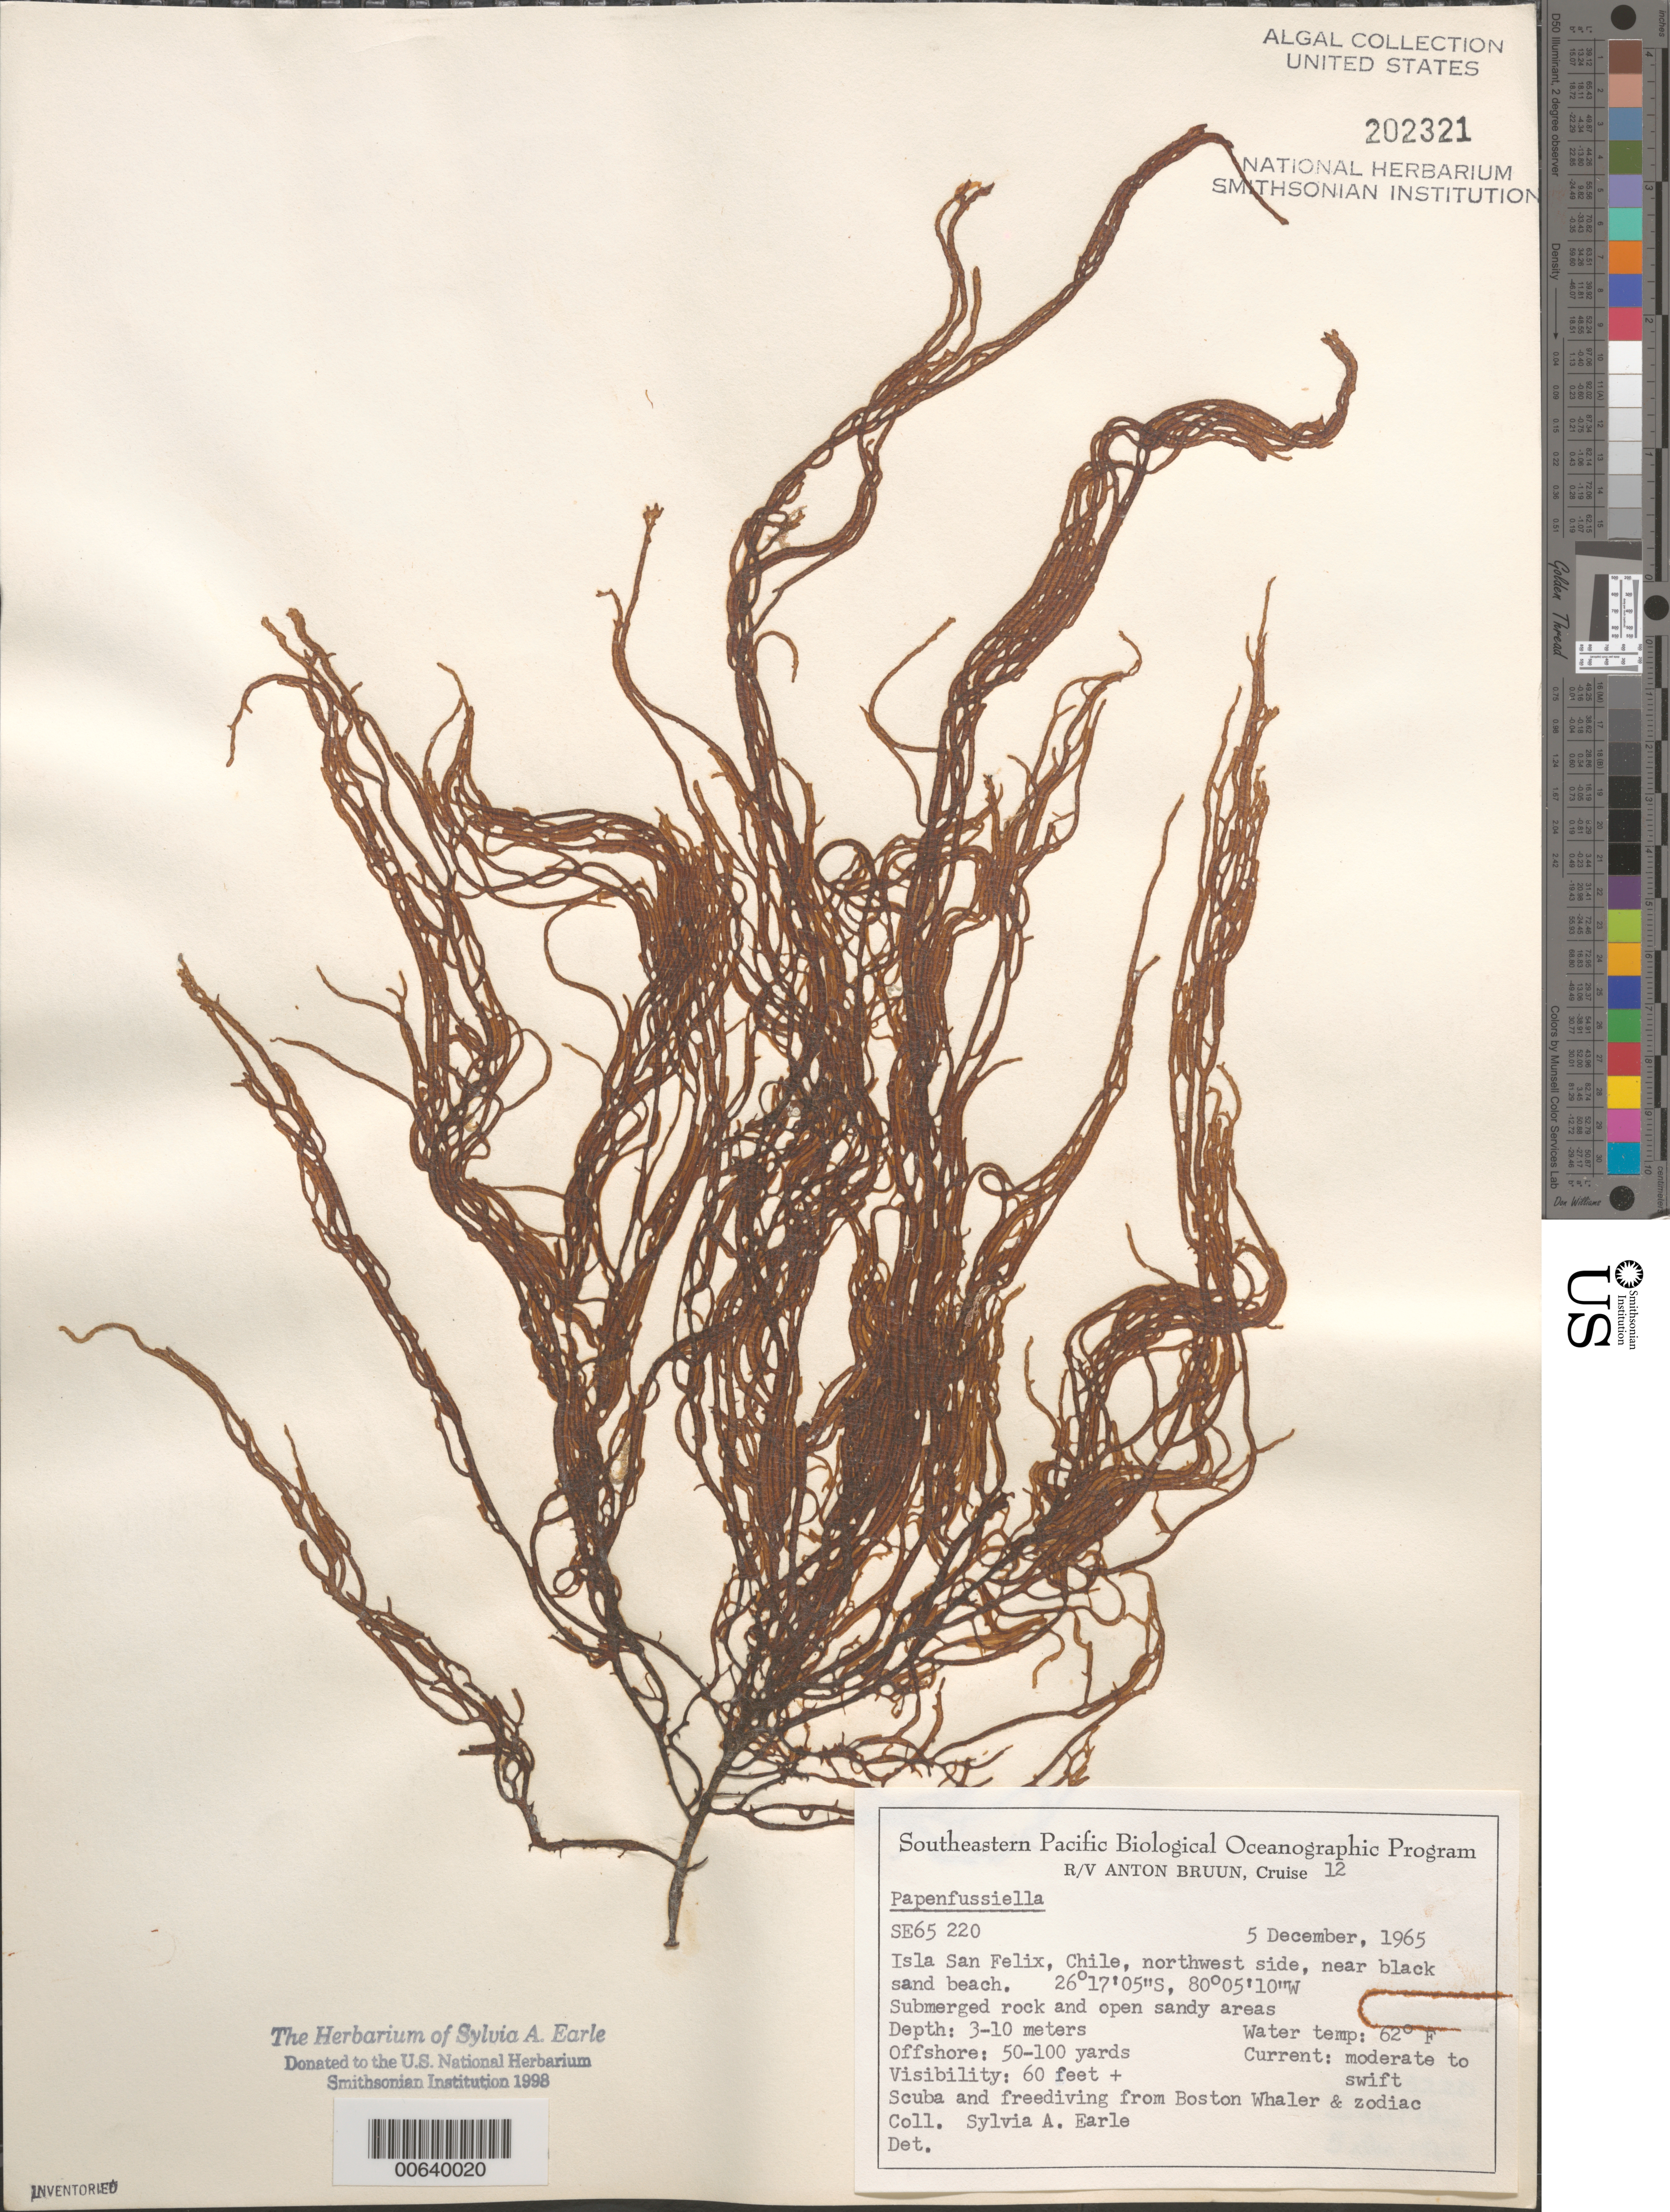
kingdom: Chromista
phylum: Ochrophyta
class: Phaeophyceae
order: Ectocarpales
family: Chordariaceae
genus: Papenfussiella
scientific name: Papenfussiella sp.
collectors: S. A. Earle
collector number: SE 65220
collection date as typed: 05 Dec 1965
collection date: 1965-12-05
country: Chile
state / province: Atacama (III)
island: Isla San Felix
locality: Near black sand beach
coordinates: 26 17' 05" S, 80 05' 10" W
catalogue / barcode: US 202321